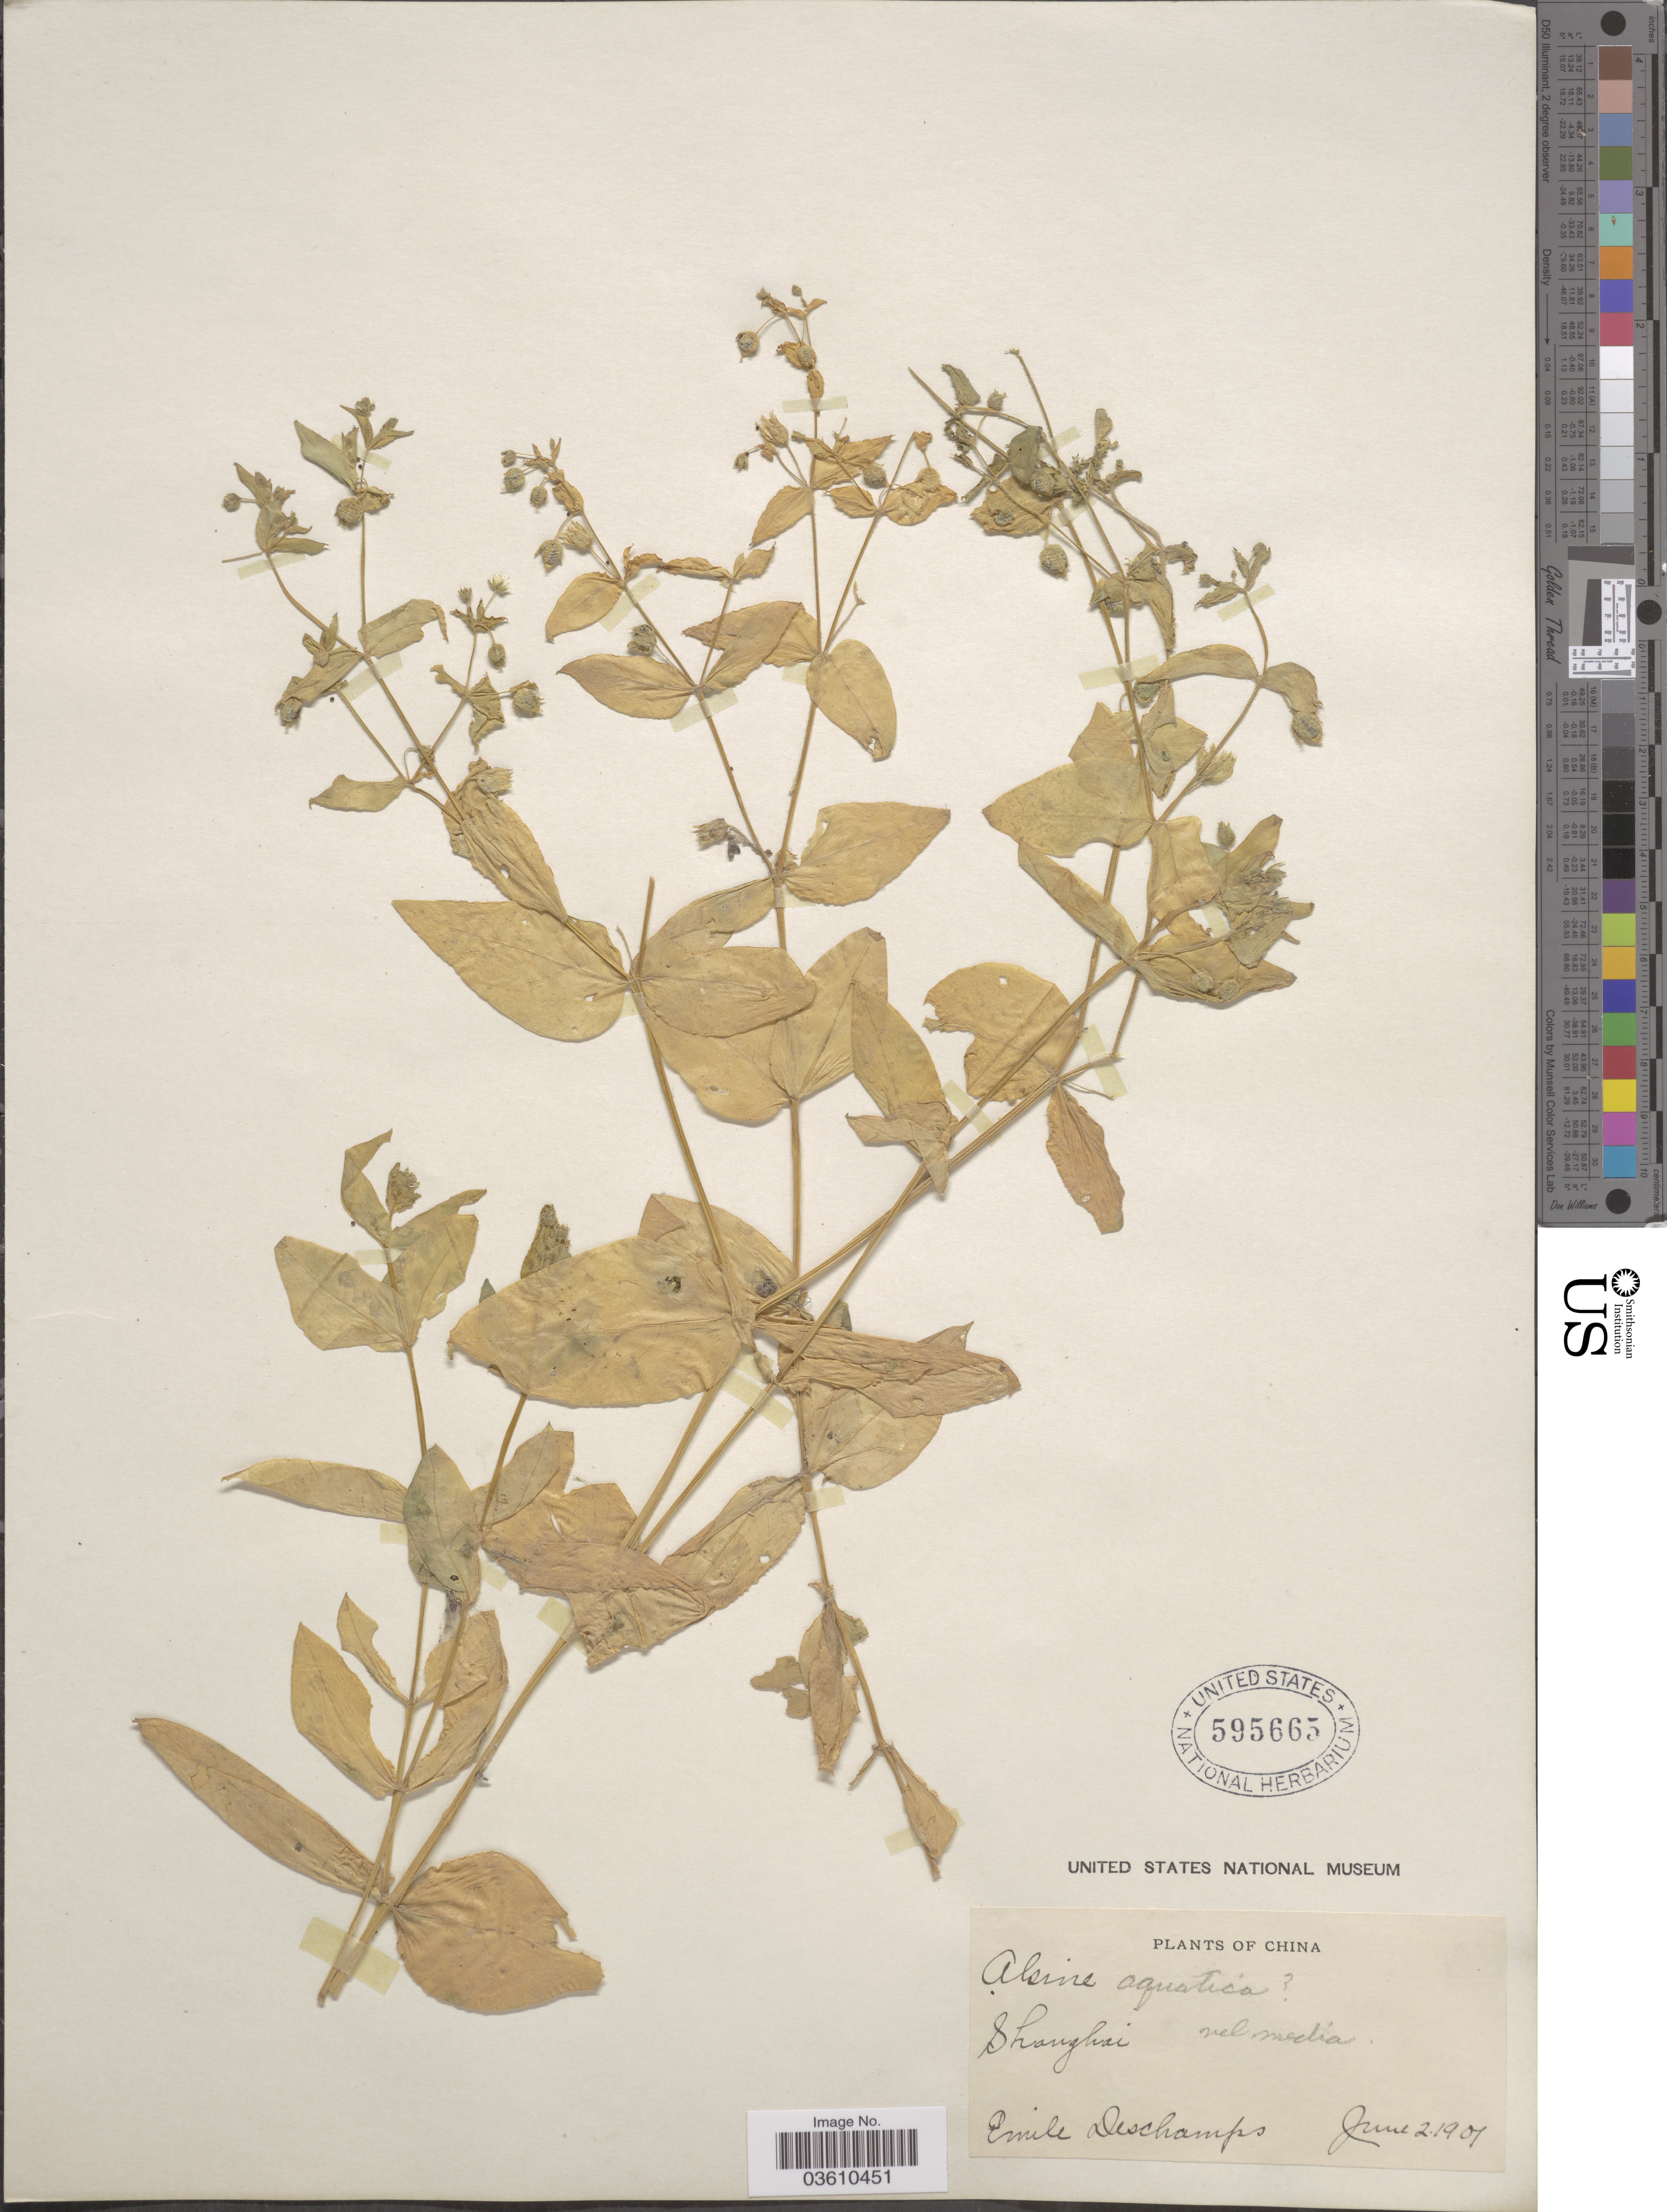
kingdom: Plantae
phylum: Tracheophyta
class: Magnoliopsida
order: Caryophyllales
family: Caryophyllaceae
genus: Stellaria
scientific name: Stellaria aquatica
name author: L.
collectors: E. Deschamps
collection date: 1901-06-02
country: China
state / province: Shanghai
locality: Shanghai.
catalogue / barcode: US 595665